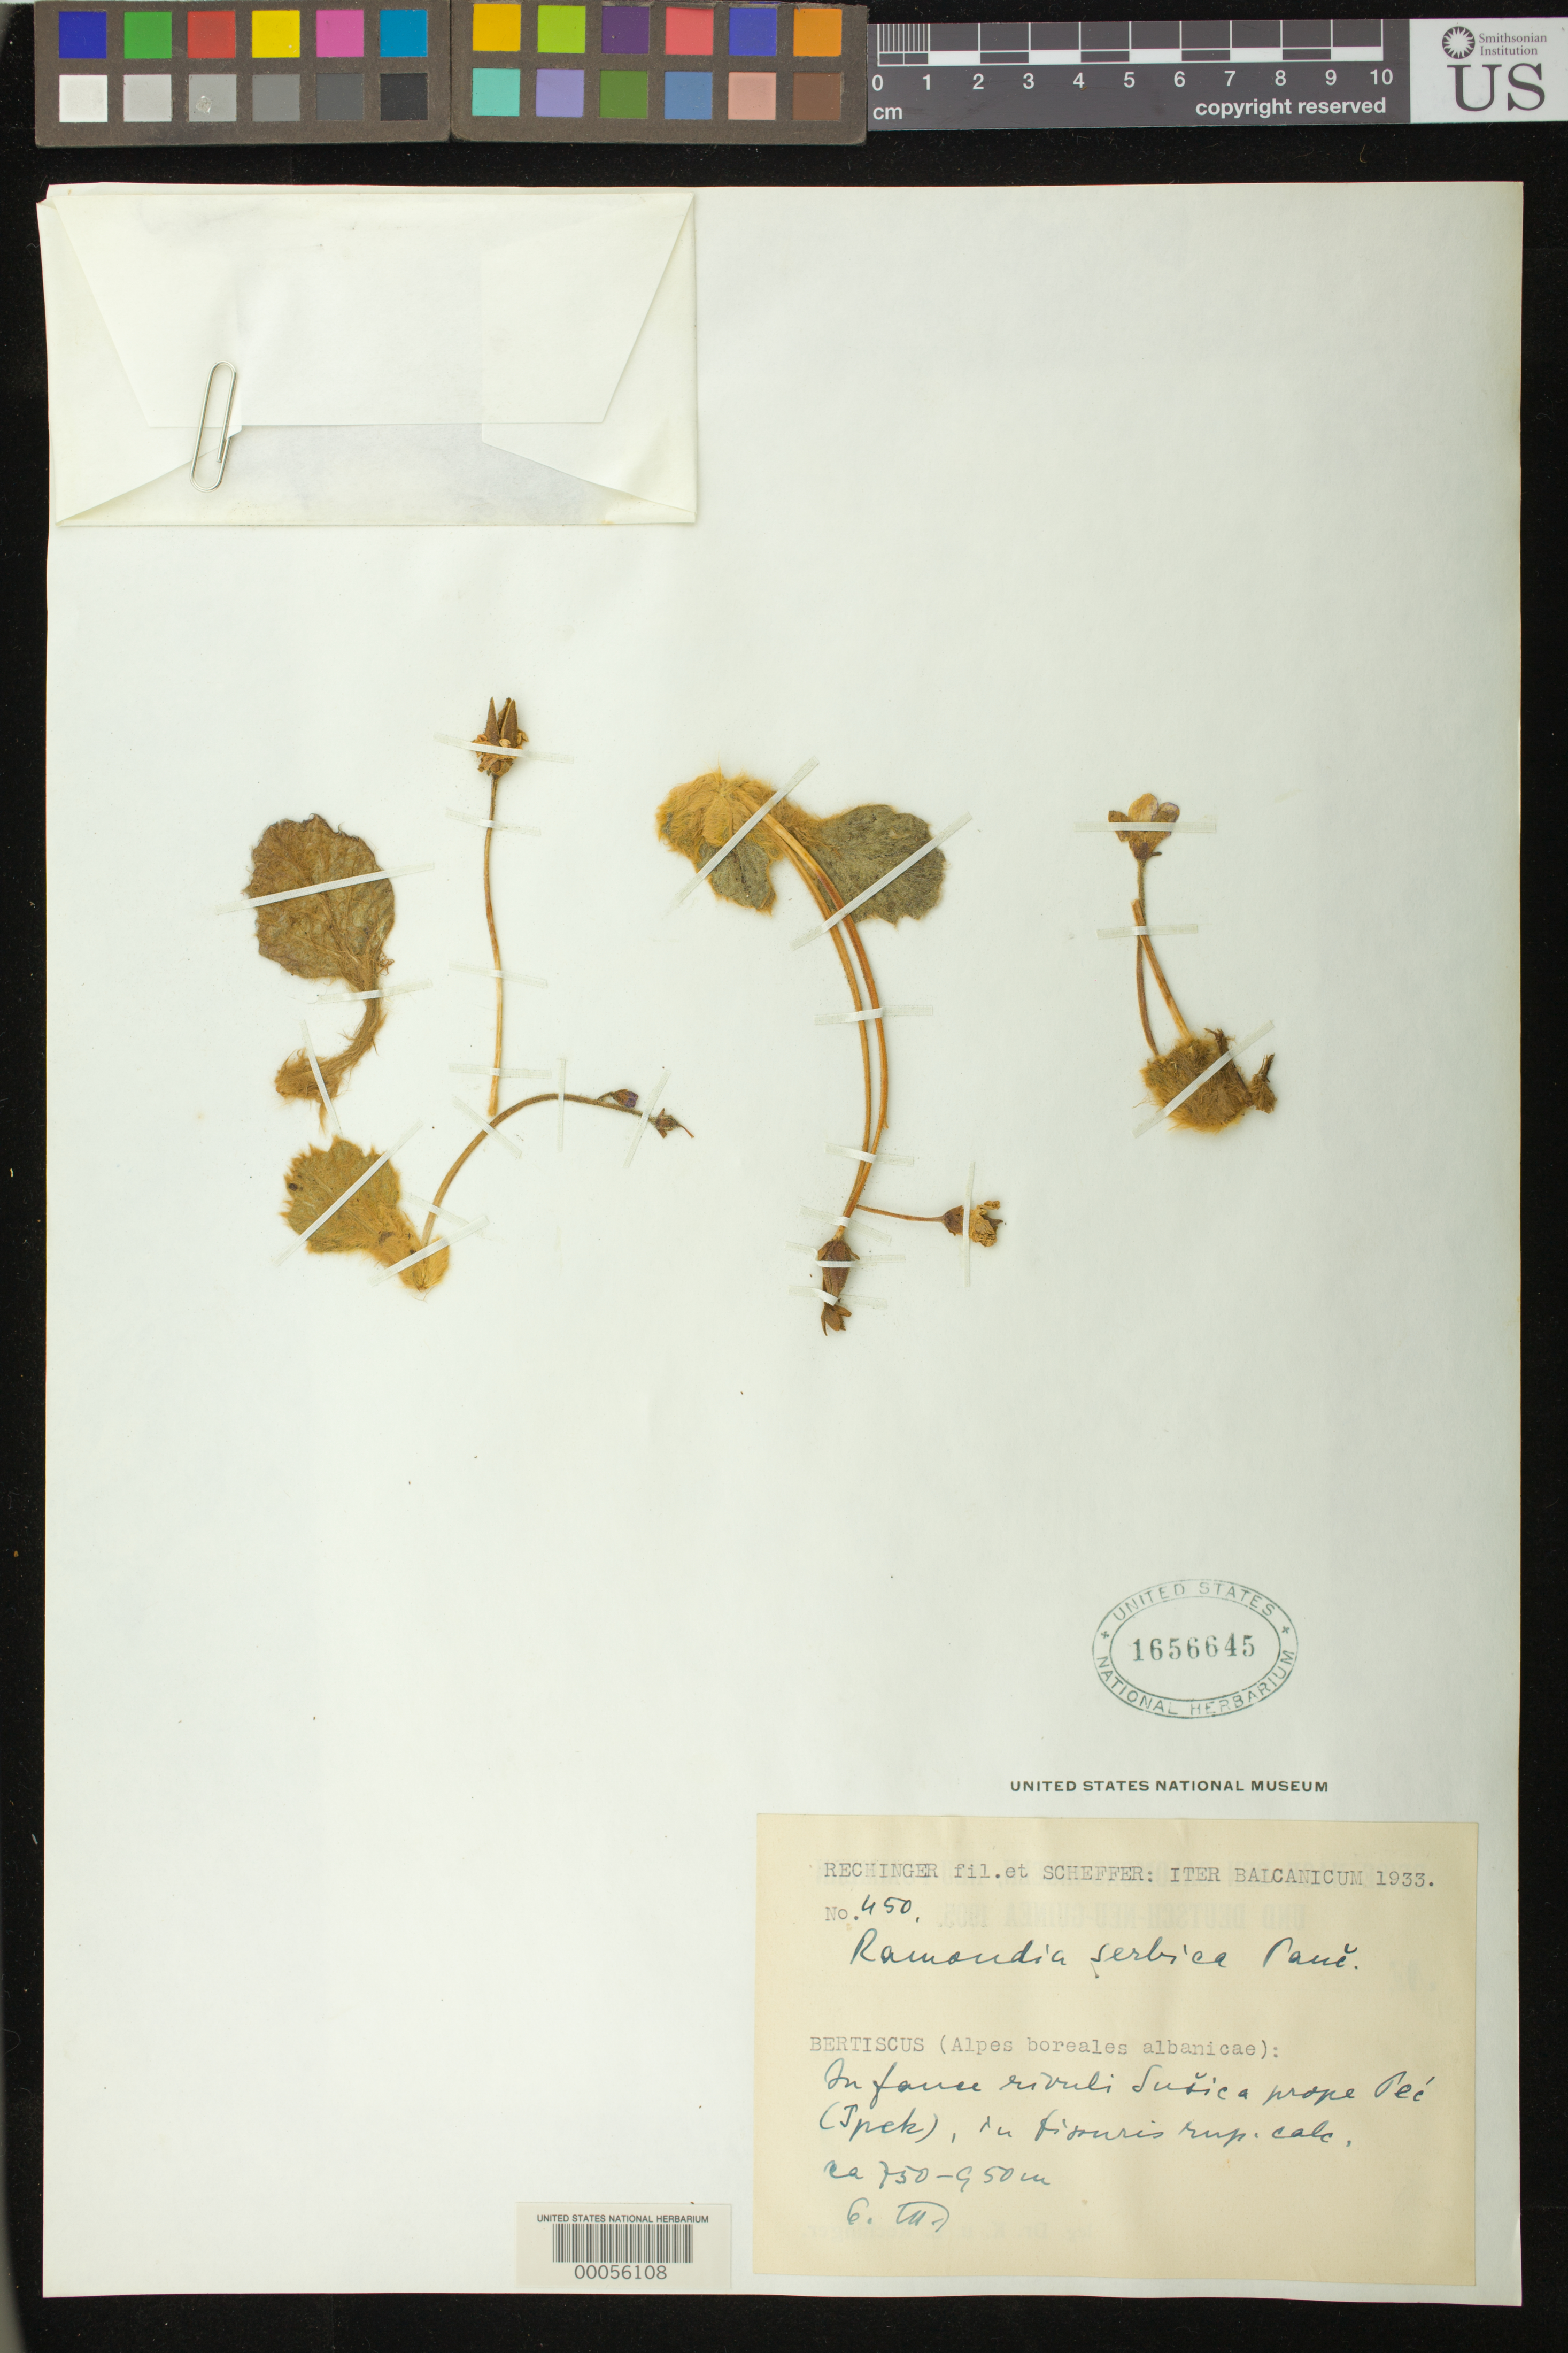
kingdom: Plantae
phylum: Tracheophyta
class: Magnoliopsida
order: Lamiales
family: Gesneriaceae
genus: Ramonda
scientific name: Ramonda serbica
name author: Pančić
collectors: K. Rechinger & Scheffer, --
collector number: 450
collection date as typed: May 1933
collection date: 1933-05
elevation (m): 750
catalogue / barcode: US 1656645